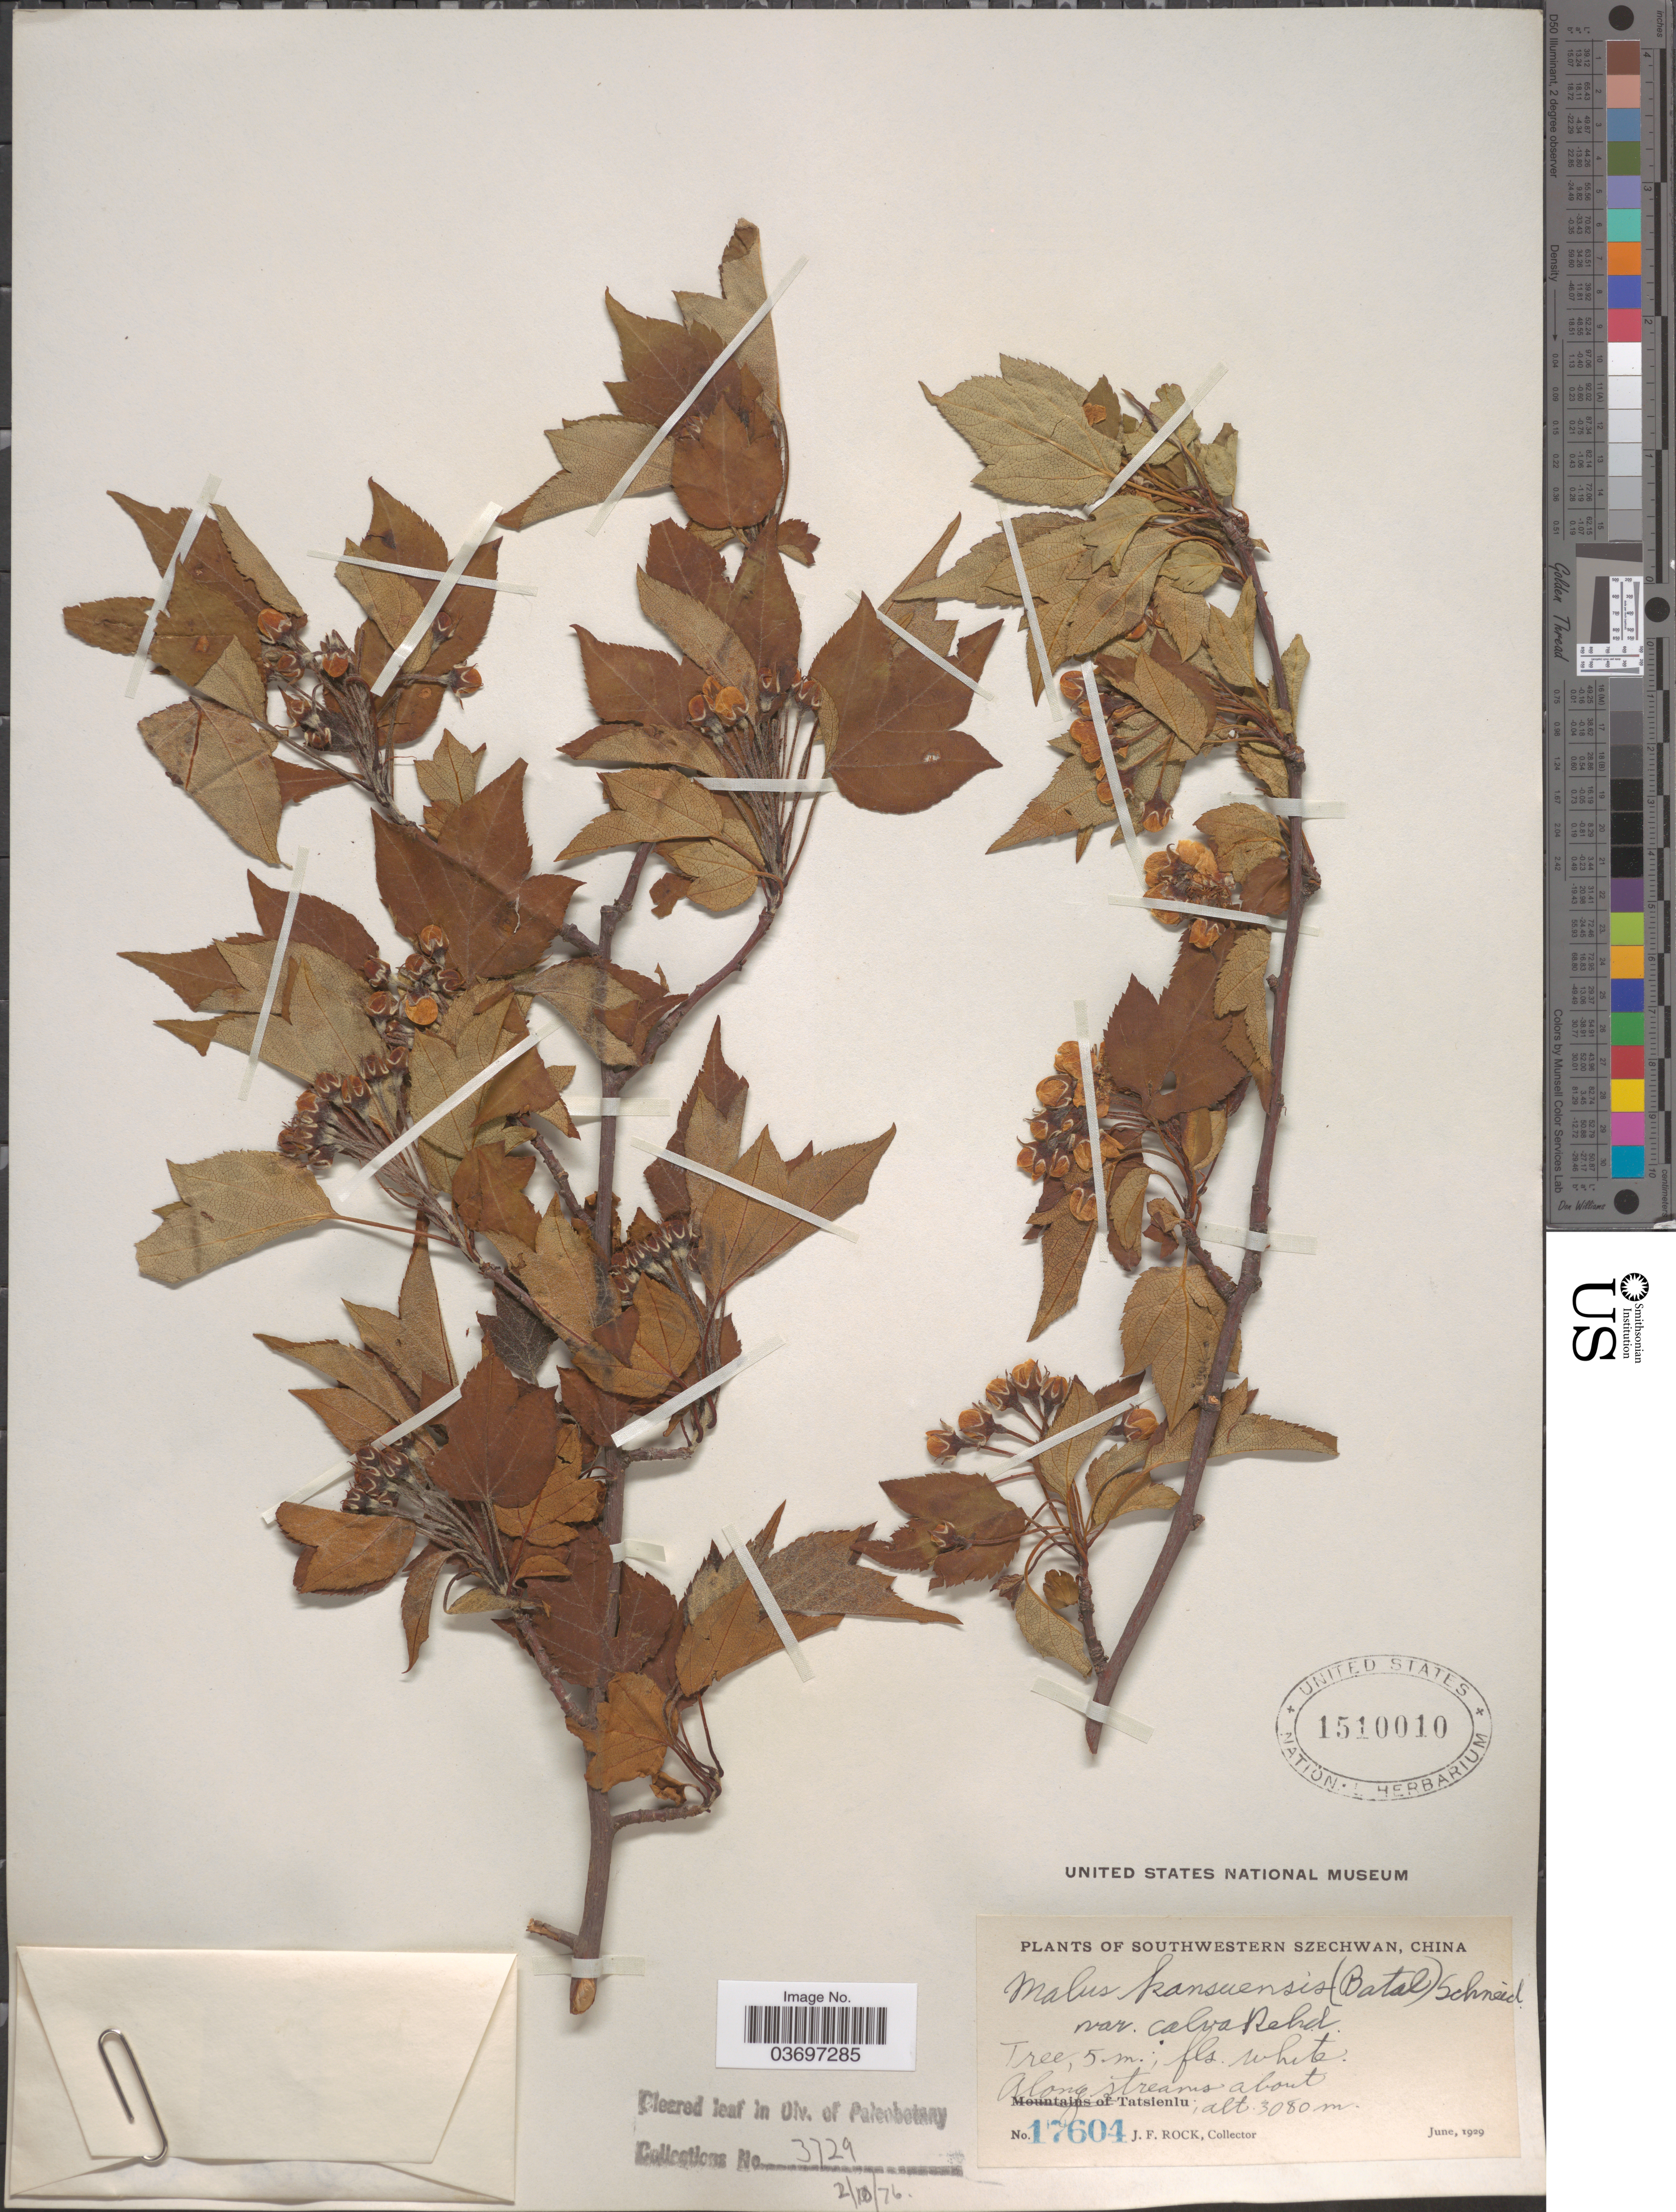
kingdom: Plantae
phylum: Tracheophyta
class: Magnoliopsida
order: Rosales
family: Rosaceae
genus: Malus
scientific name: Malus kansuensis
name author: (Batalin) C.K. Schneid.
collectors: J. Rock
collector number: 17604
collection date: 1929-06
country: China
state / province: Sichuan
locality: Southwestern Szechwan. Along streams about Tatsienlu.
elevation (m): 3080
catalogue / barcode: US 1510010